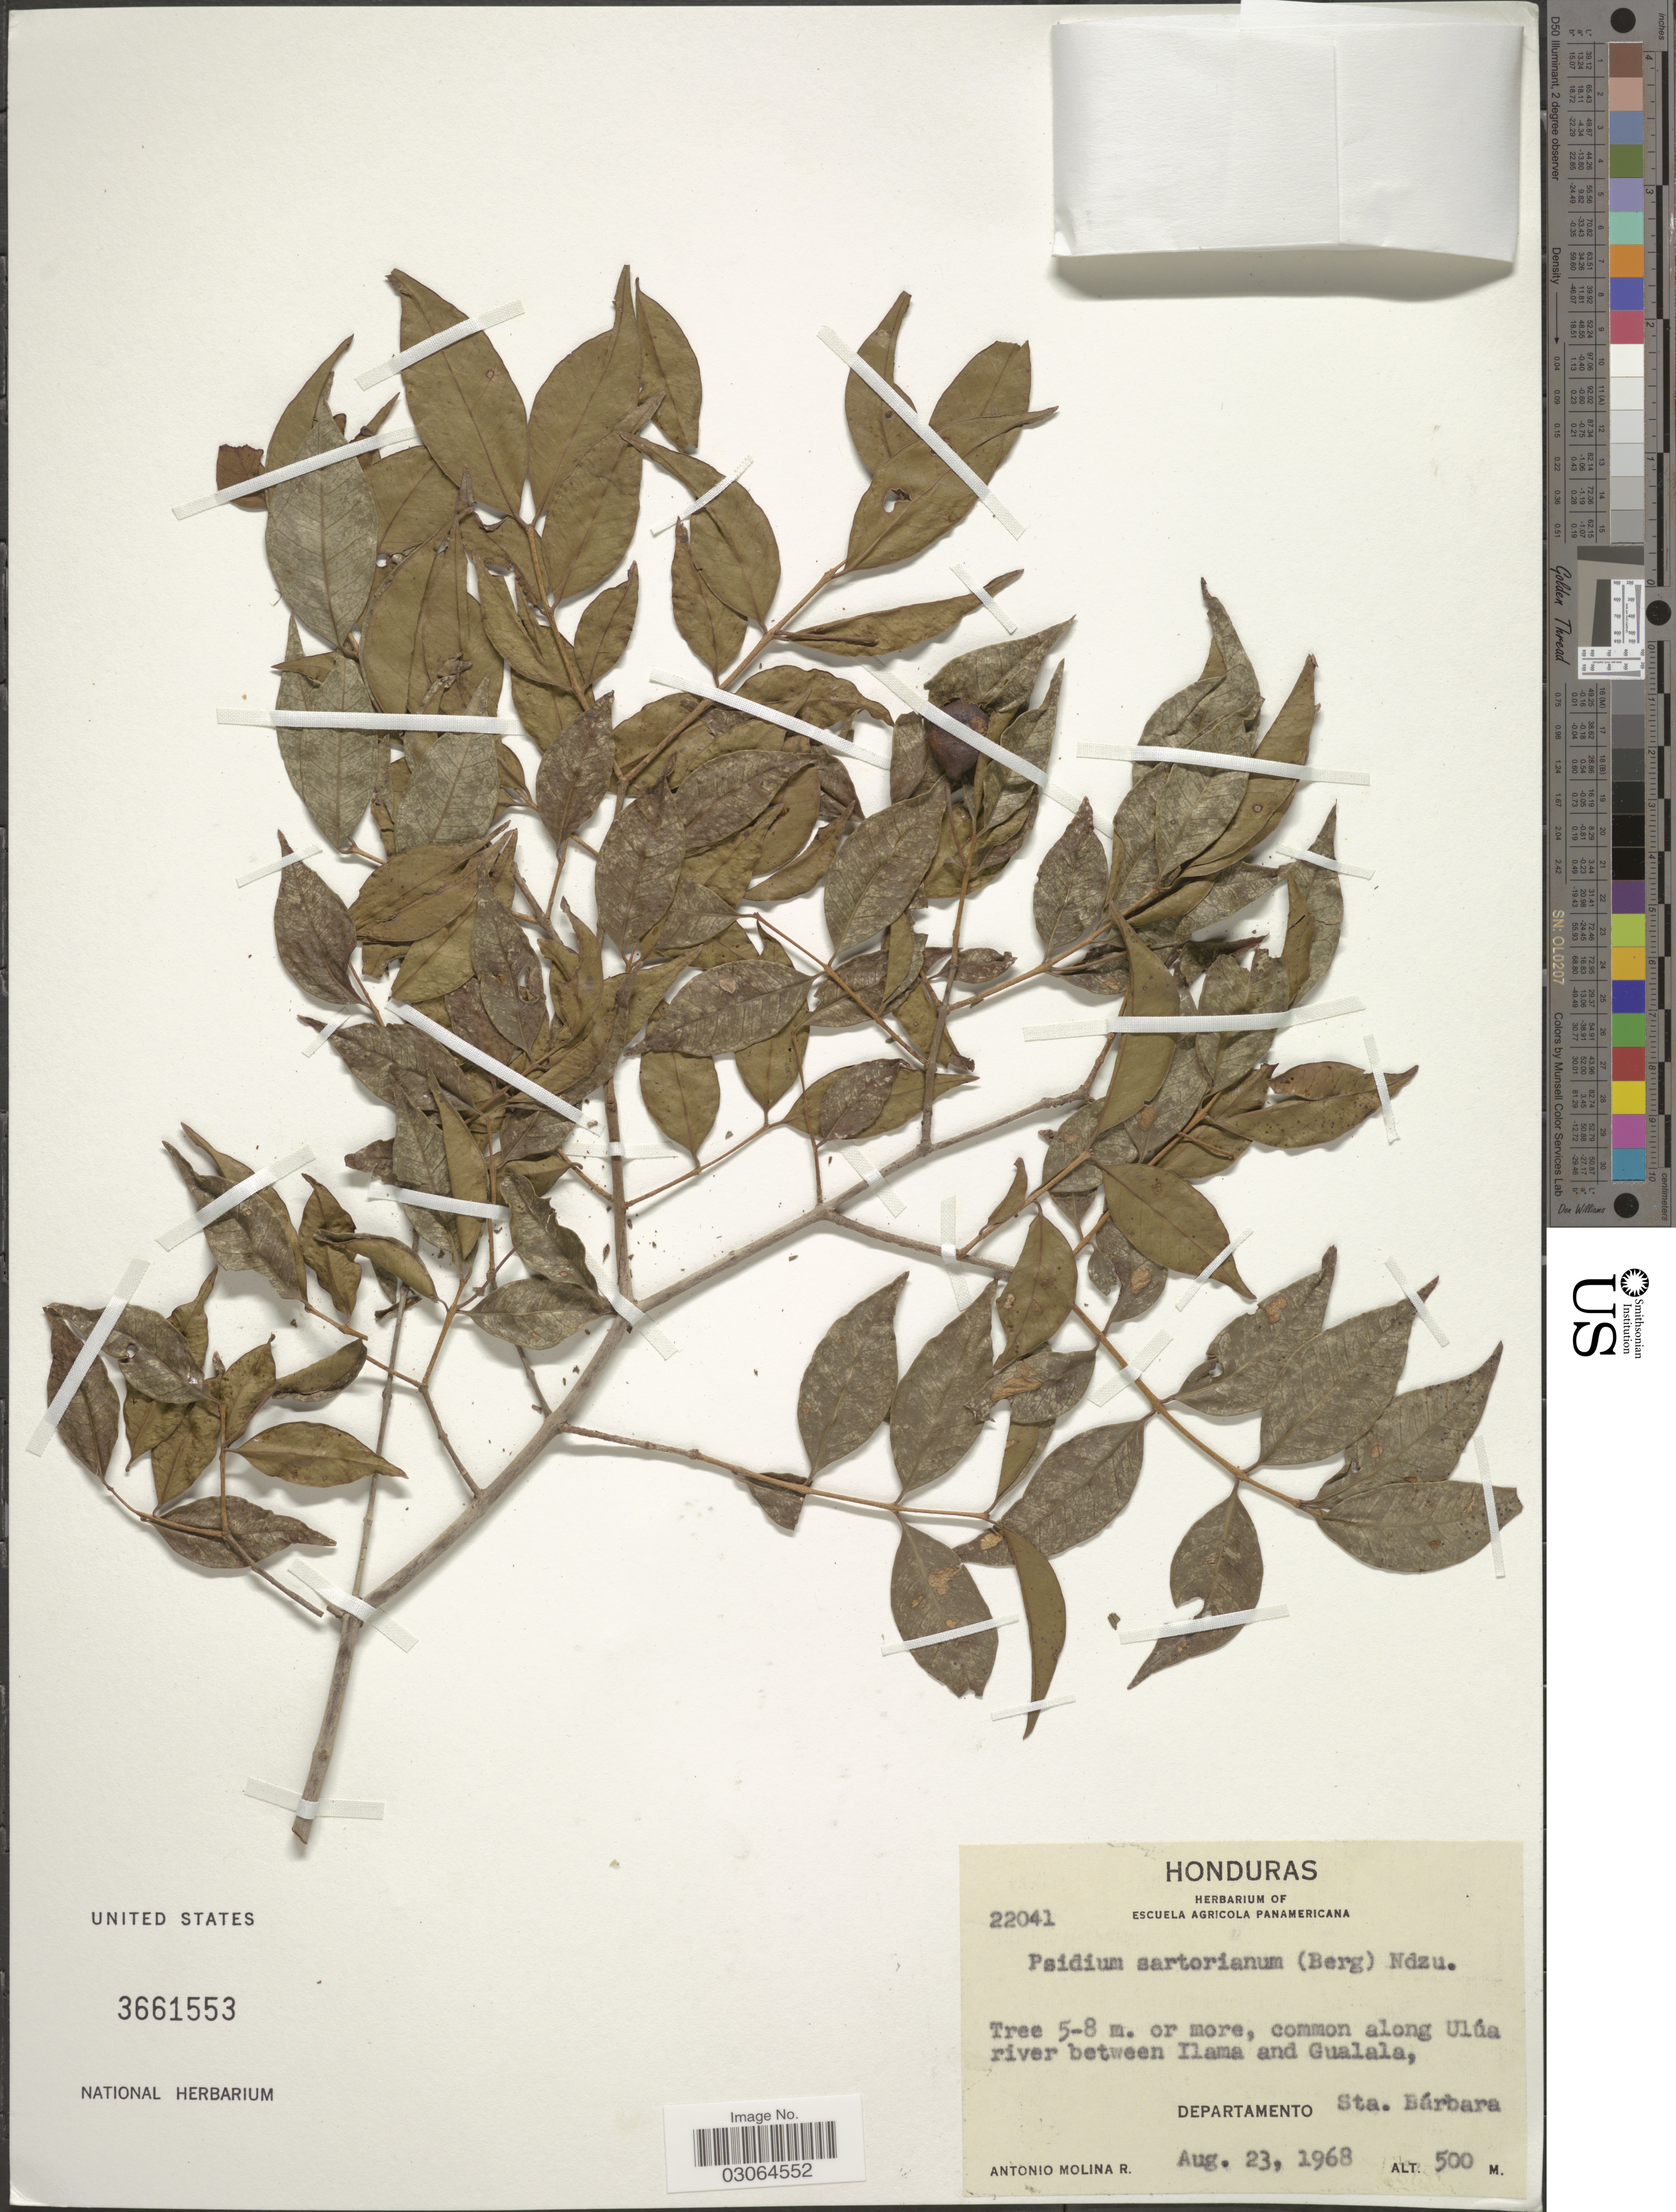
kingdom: Plantae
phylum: Tracheophyta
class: Magnoliopsida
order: Myrtales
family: Myrtaceae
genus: Psidium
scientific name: Psidium sartorianum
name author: (O. Berg) Nied.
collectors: A. Molina R.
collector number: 22041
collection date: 1968-08-23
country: Honduras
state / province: Santa Bárbara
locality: Common along Ulúa river between Ilama and Gualala, Departamento Sta. Bárbara.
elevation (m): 500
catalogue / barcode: US 3661553